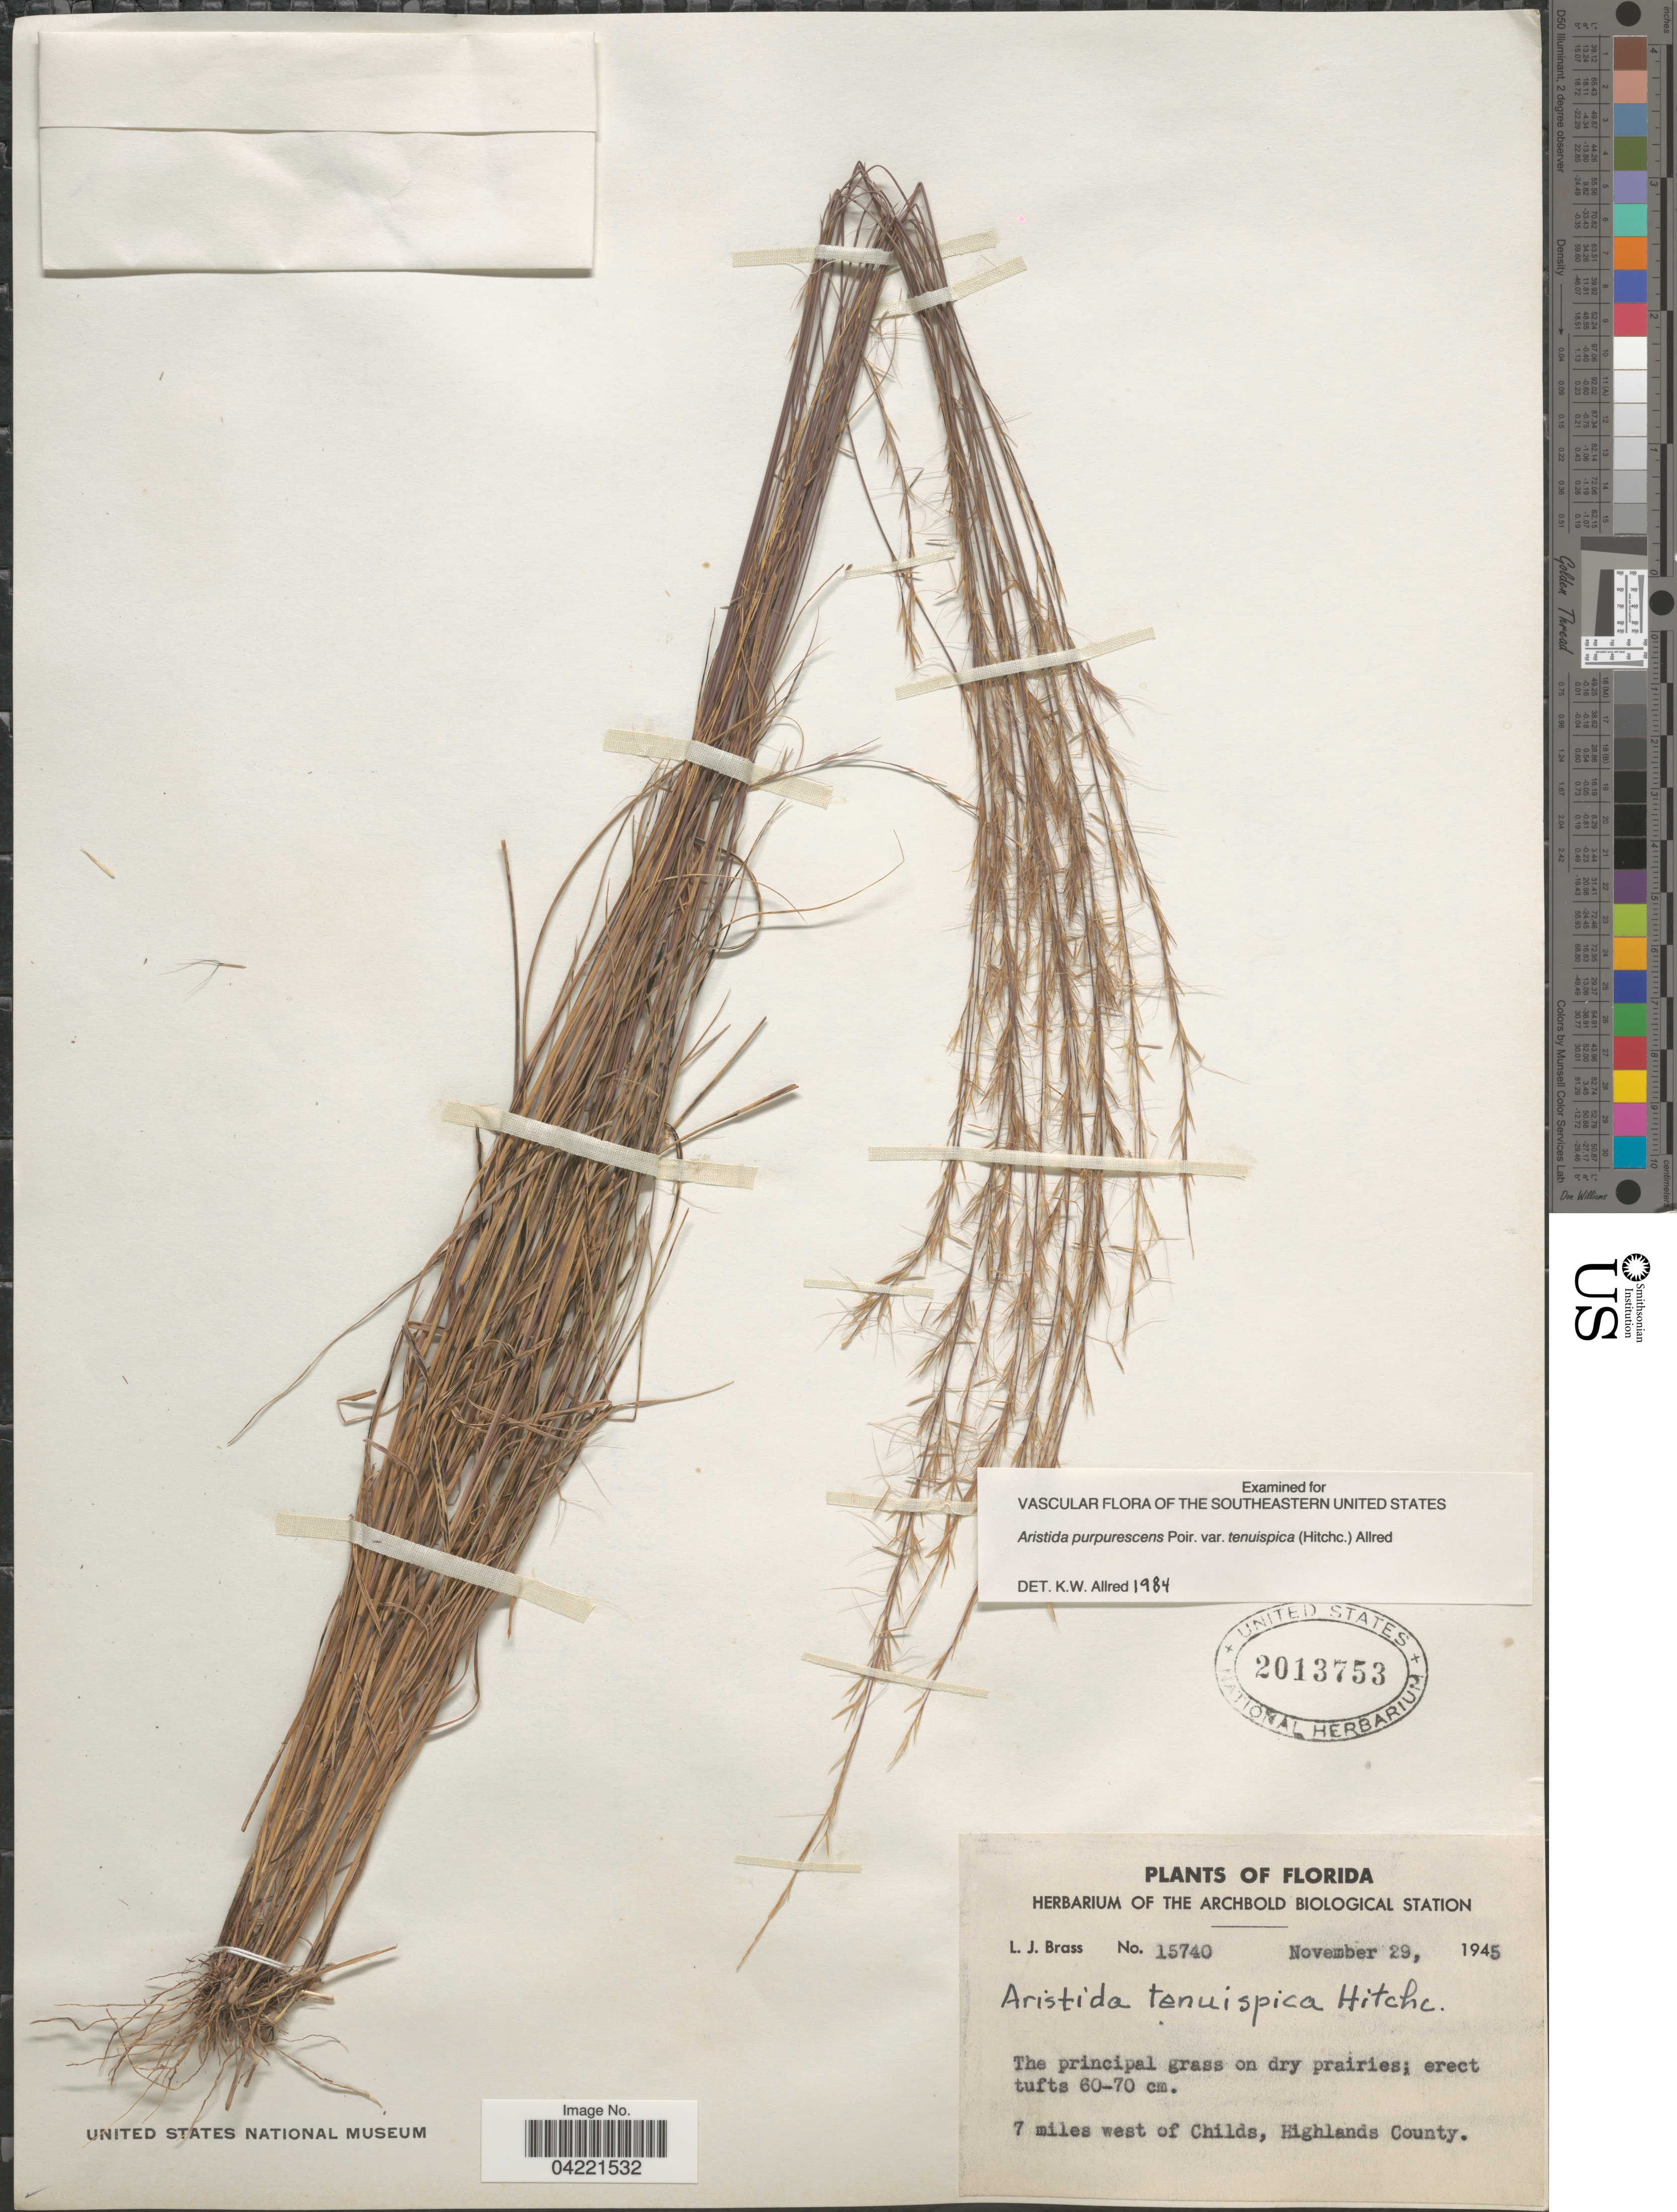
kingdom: Plantae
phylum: Tracheophyta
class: Liliopsida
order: Poales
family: Poaceae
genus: Aristida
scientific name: Aristida purpurascens var. tenuispica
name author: (Hitchc.) Allred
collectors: L. J. Brass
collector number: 15740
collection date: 1945-11-29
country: United States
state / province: Florida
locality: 7 miles west of Childs, Highlands County.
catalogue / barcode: US 2013753